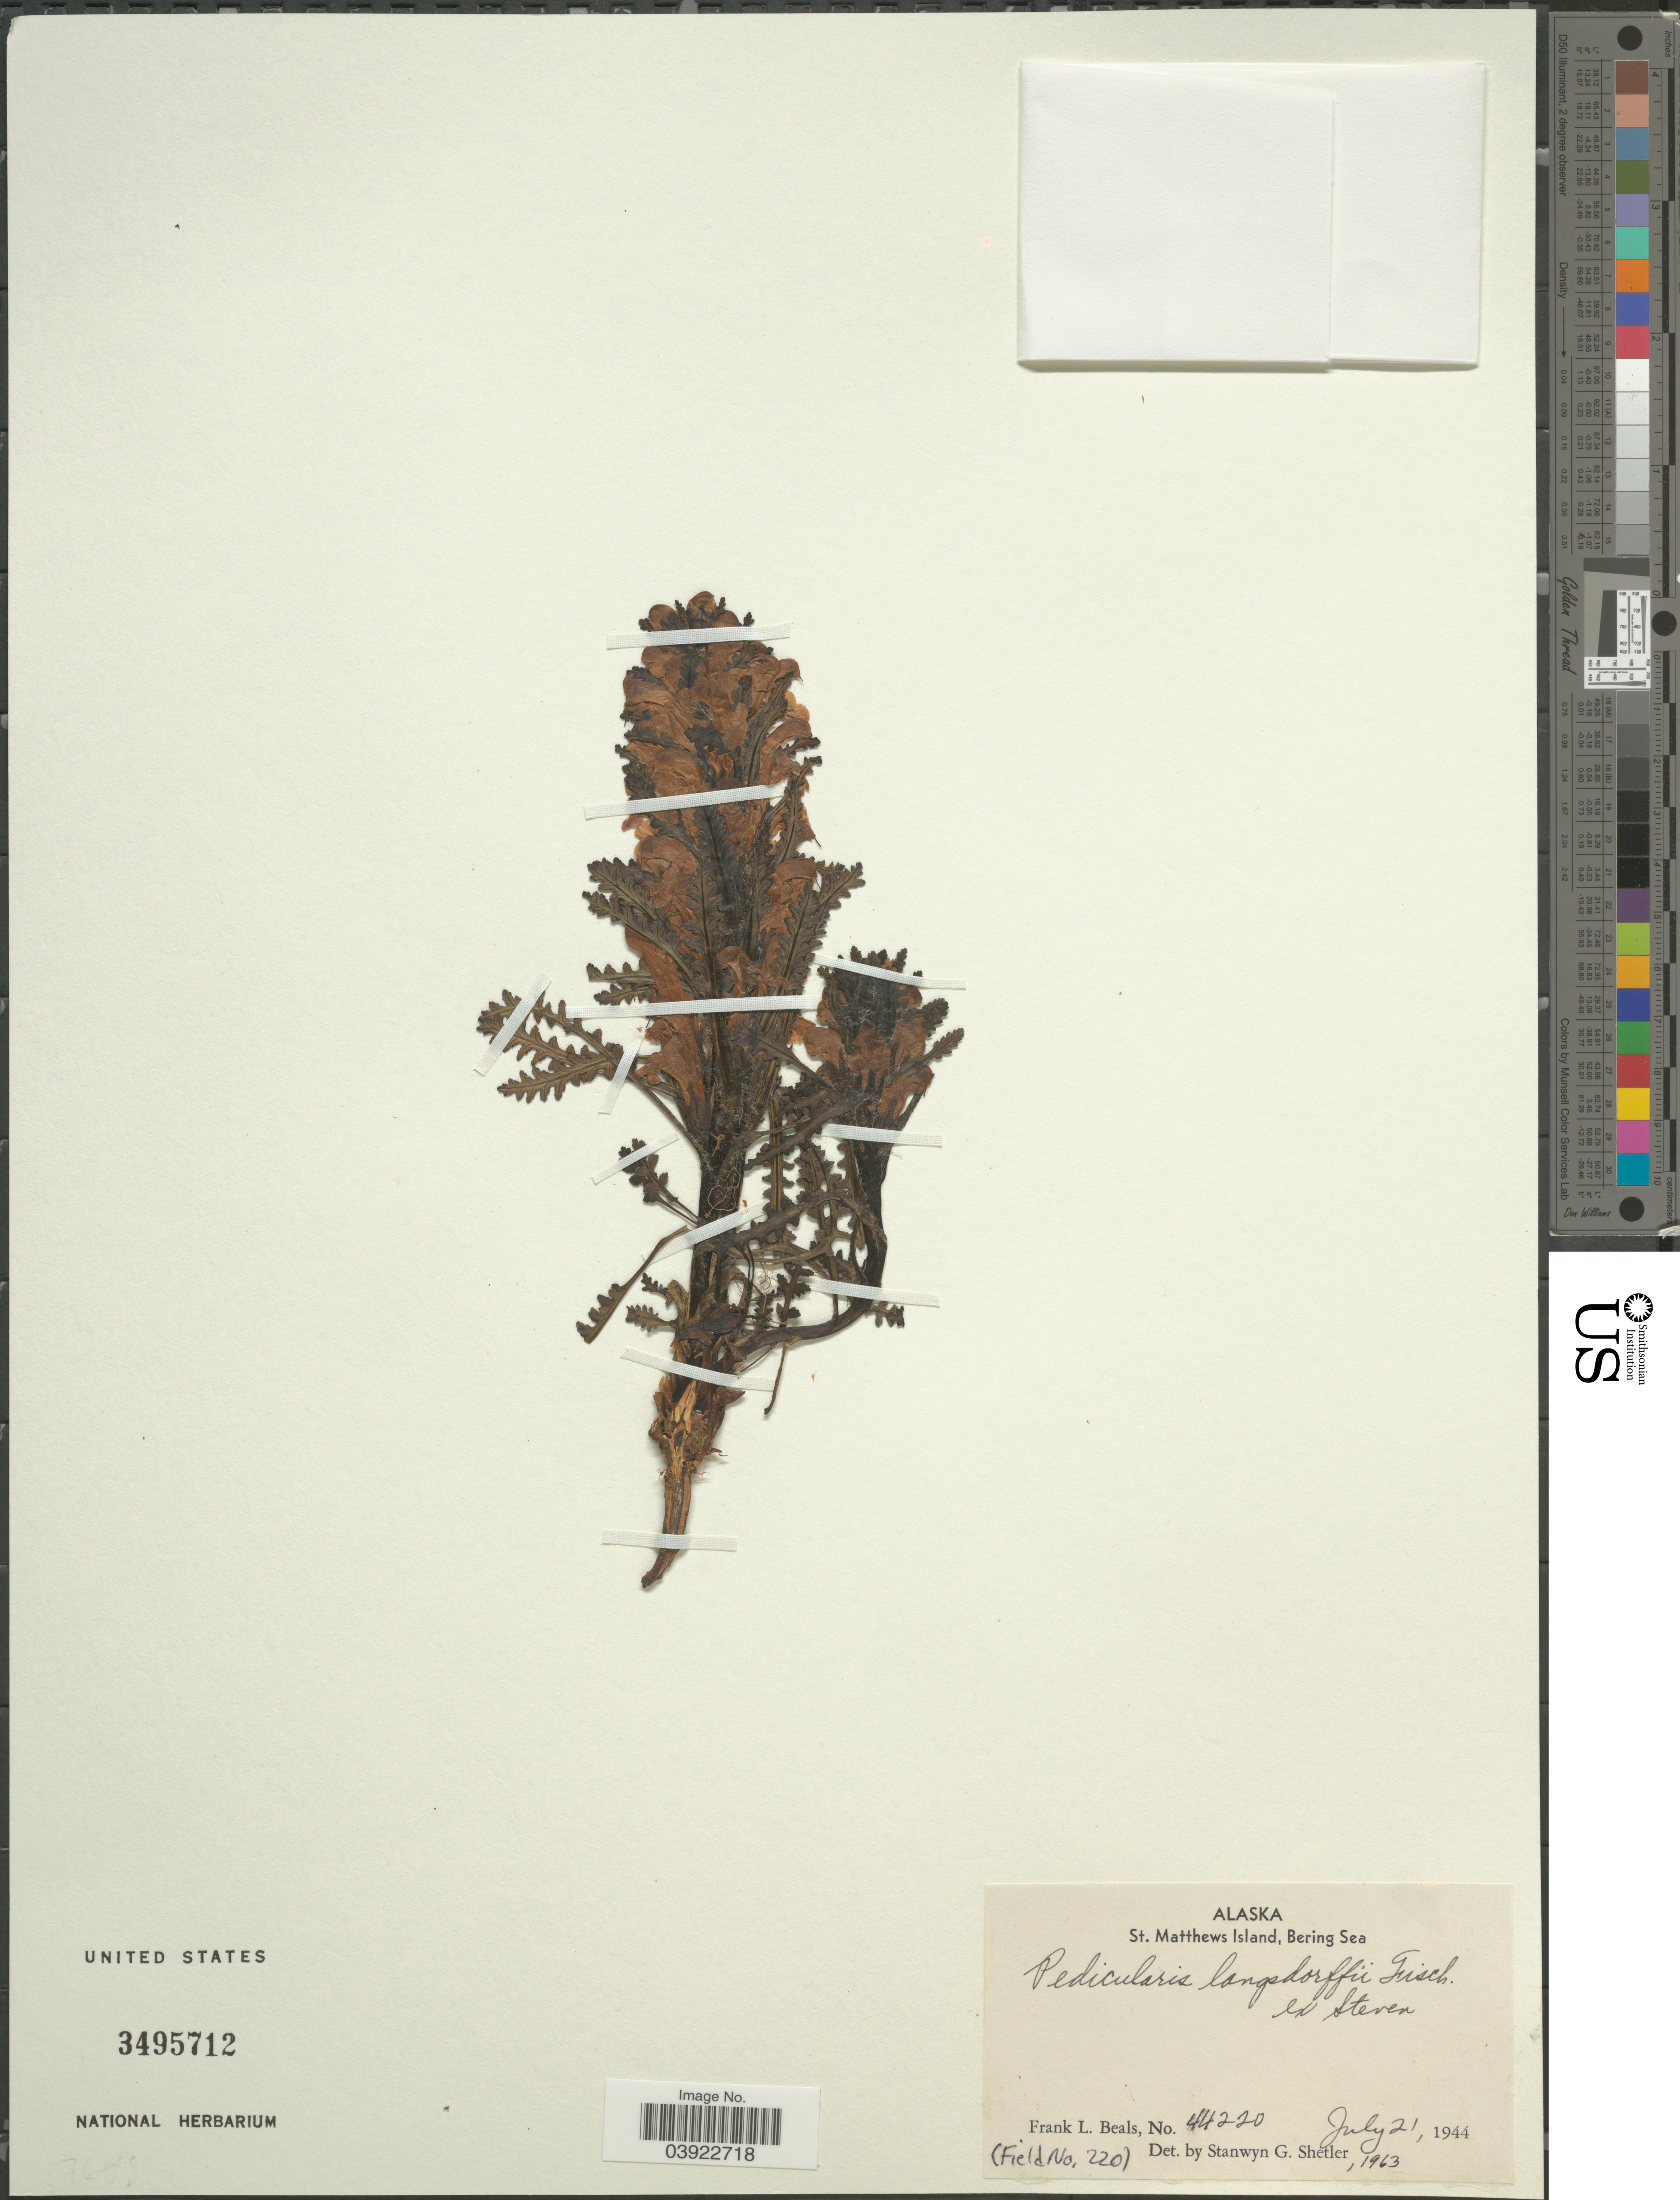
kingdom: Plantae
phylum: Tracheophyta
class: Magnoliopsida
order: Lamiales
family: Orobanchaceae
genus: Pedicularis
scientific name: Pedicularis langsdorffii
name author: Fisch. ex Steven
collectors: F. Beals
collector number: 44220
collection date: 1944-07-21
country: United States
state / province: Alaska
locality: St. Matthews Island, Bering Sea.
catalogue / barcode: US 3495712